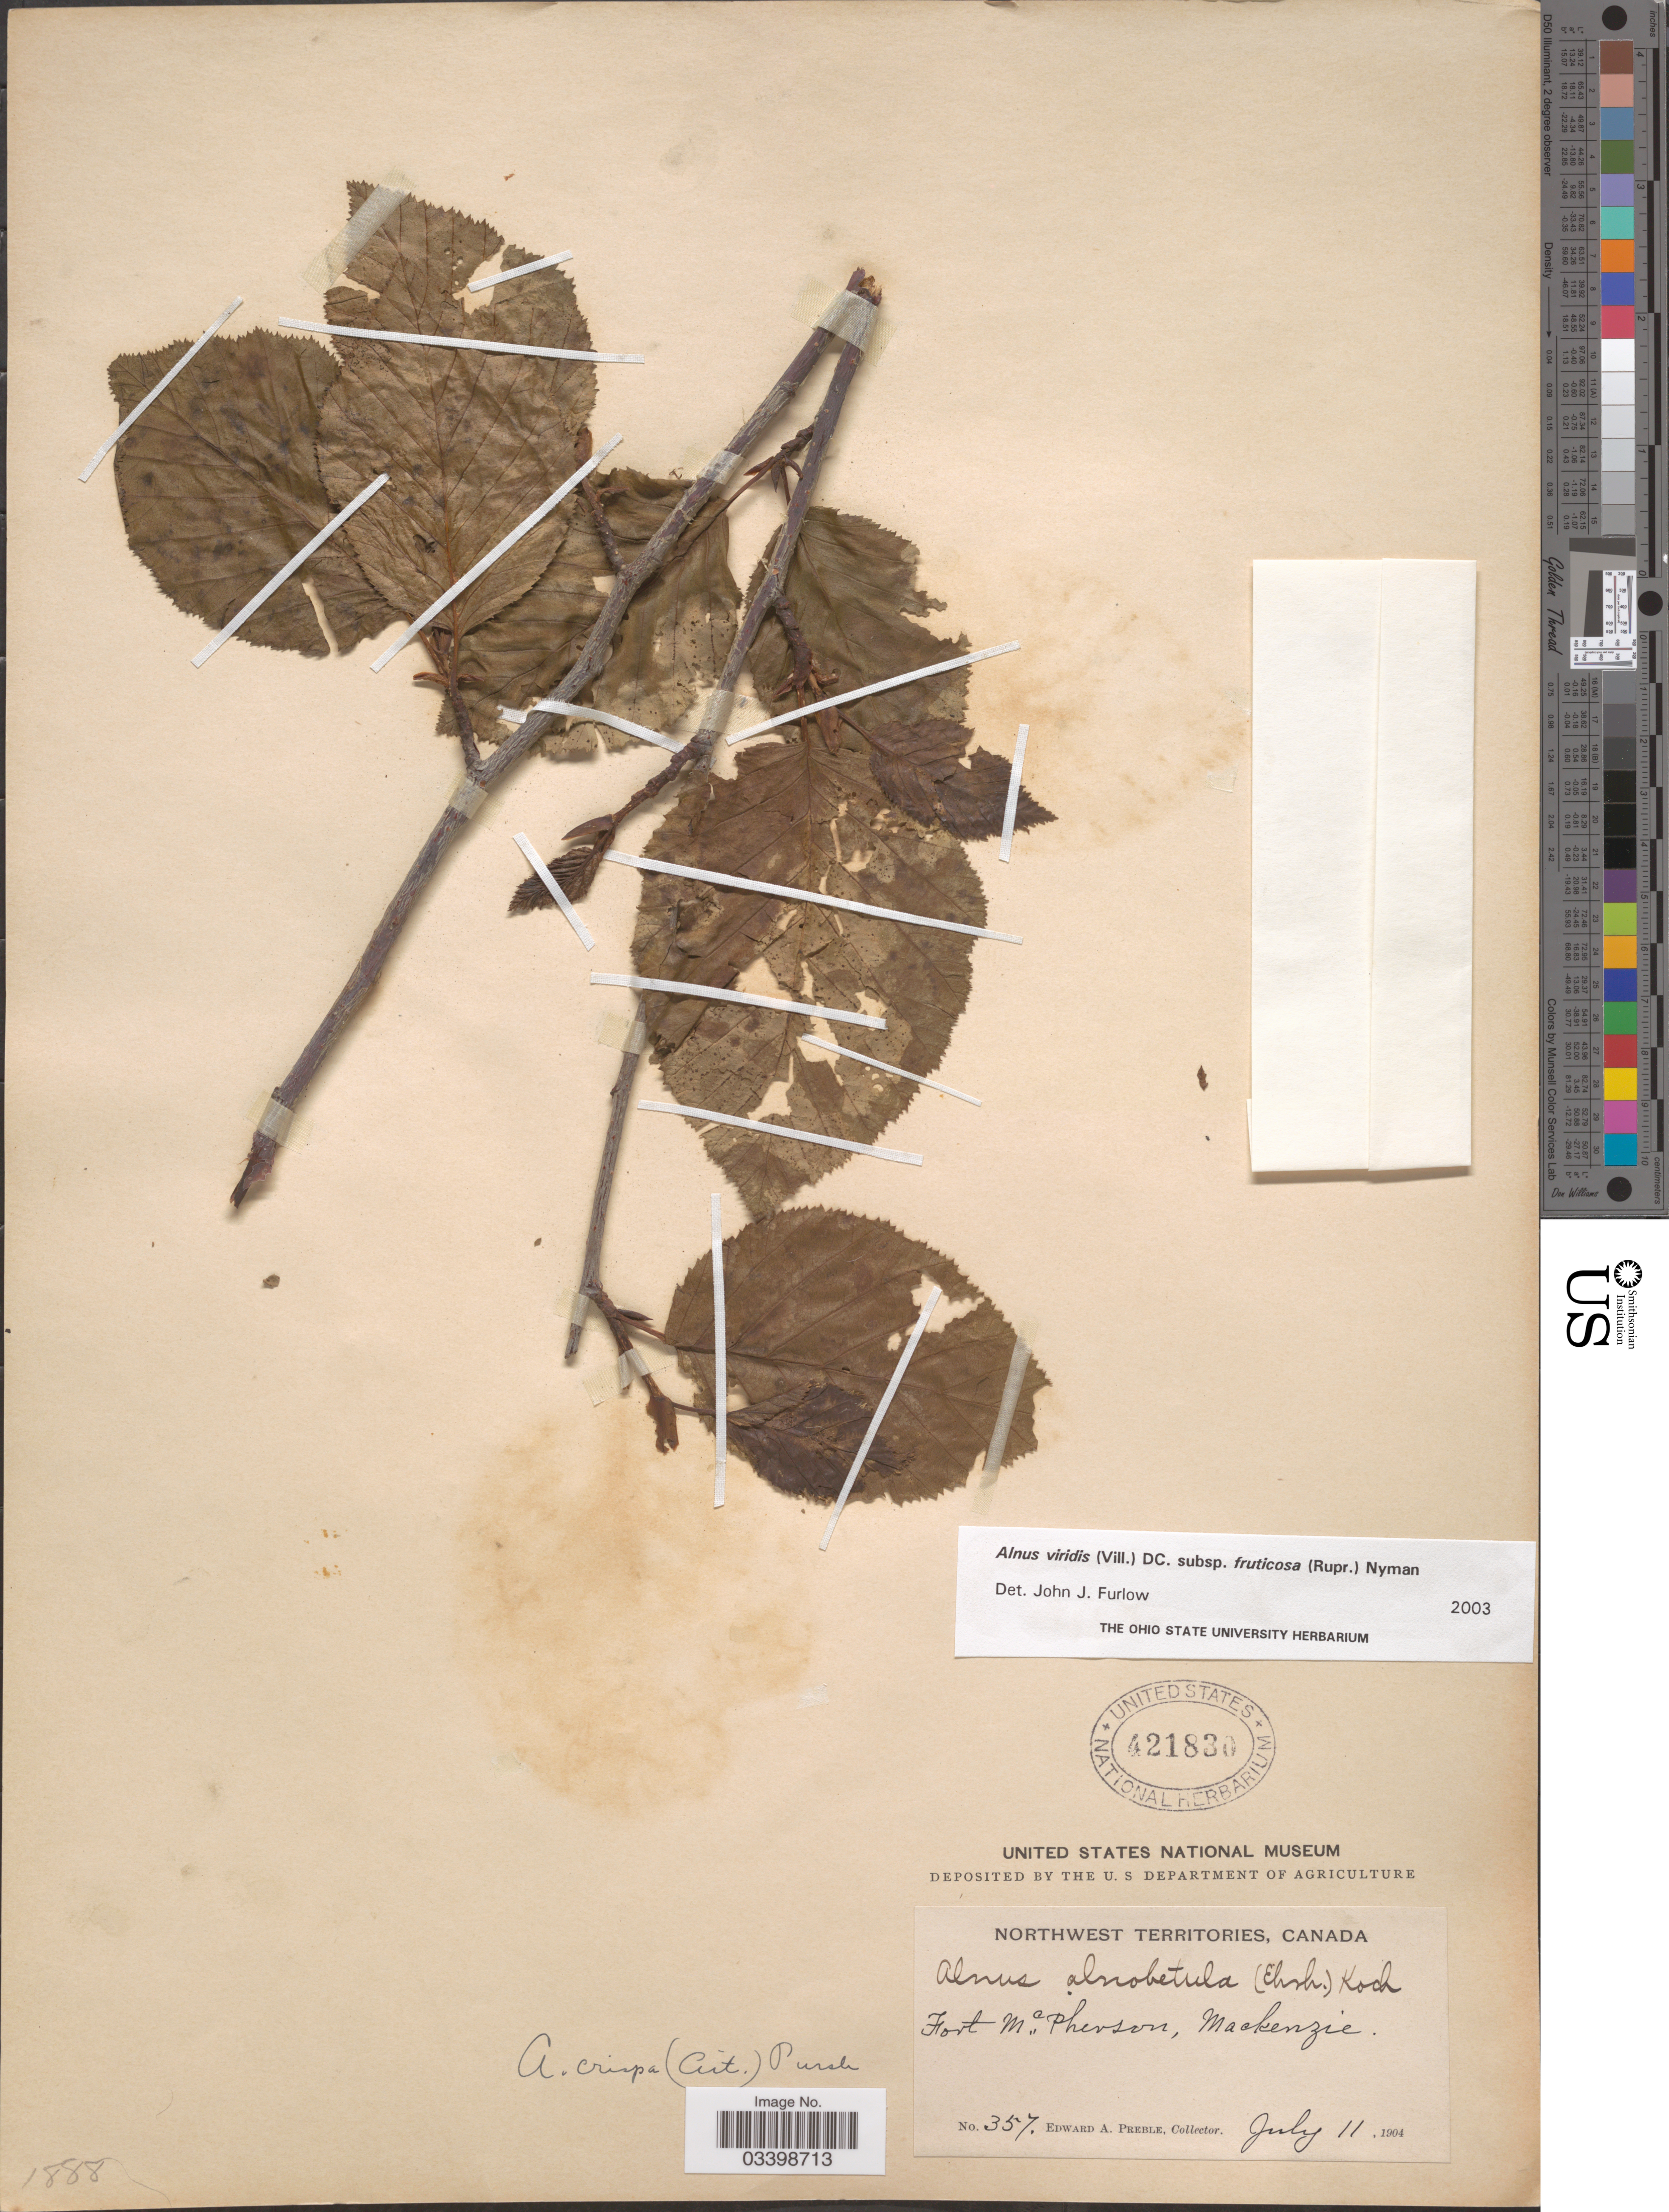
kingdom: Plantae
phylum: Tracheophyta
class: Magnoliopsida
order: Fagales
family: Betulaceae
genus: Alnus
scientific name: Alnus viridis subsp. fruticosa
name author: (Rupr.) Nyman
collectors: E. Preble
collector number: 357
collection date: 1904-07-11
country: Canada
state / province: Northwest Territories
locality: Fort McPherson, Mackenzie.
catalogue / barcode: US 421830